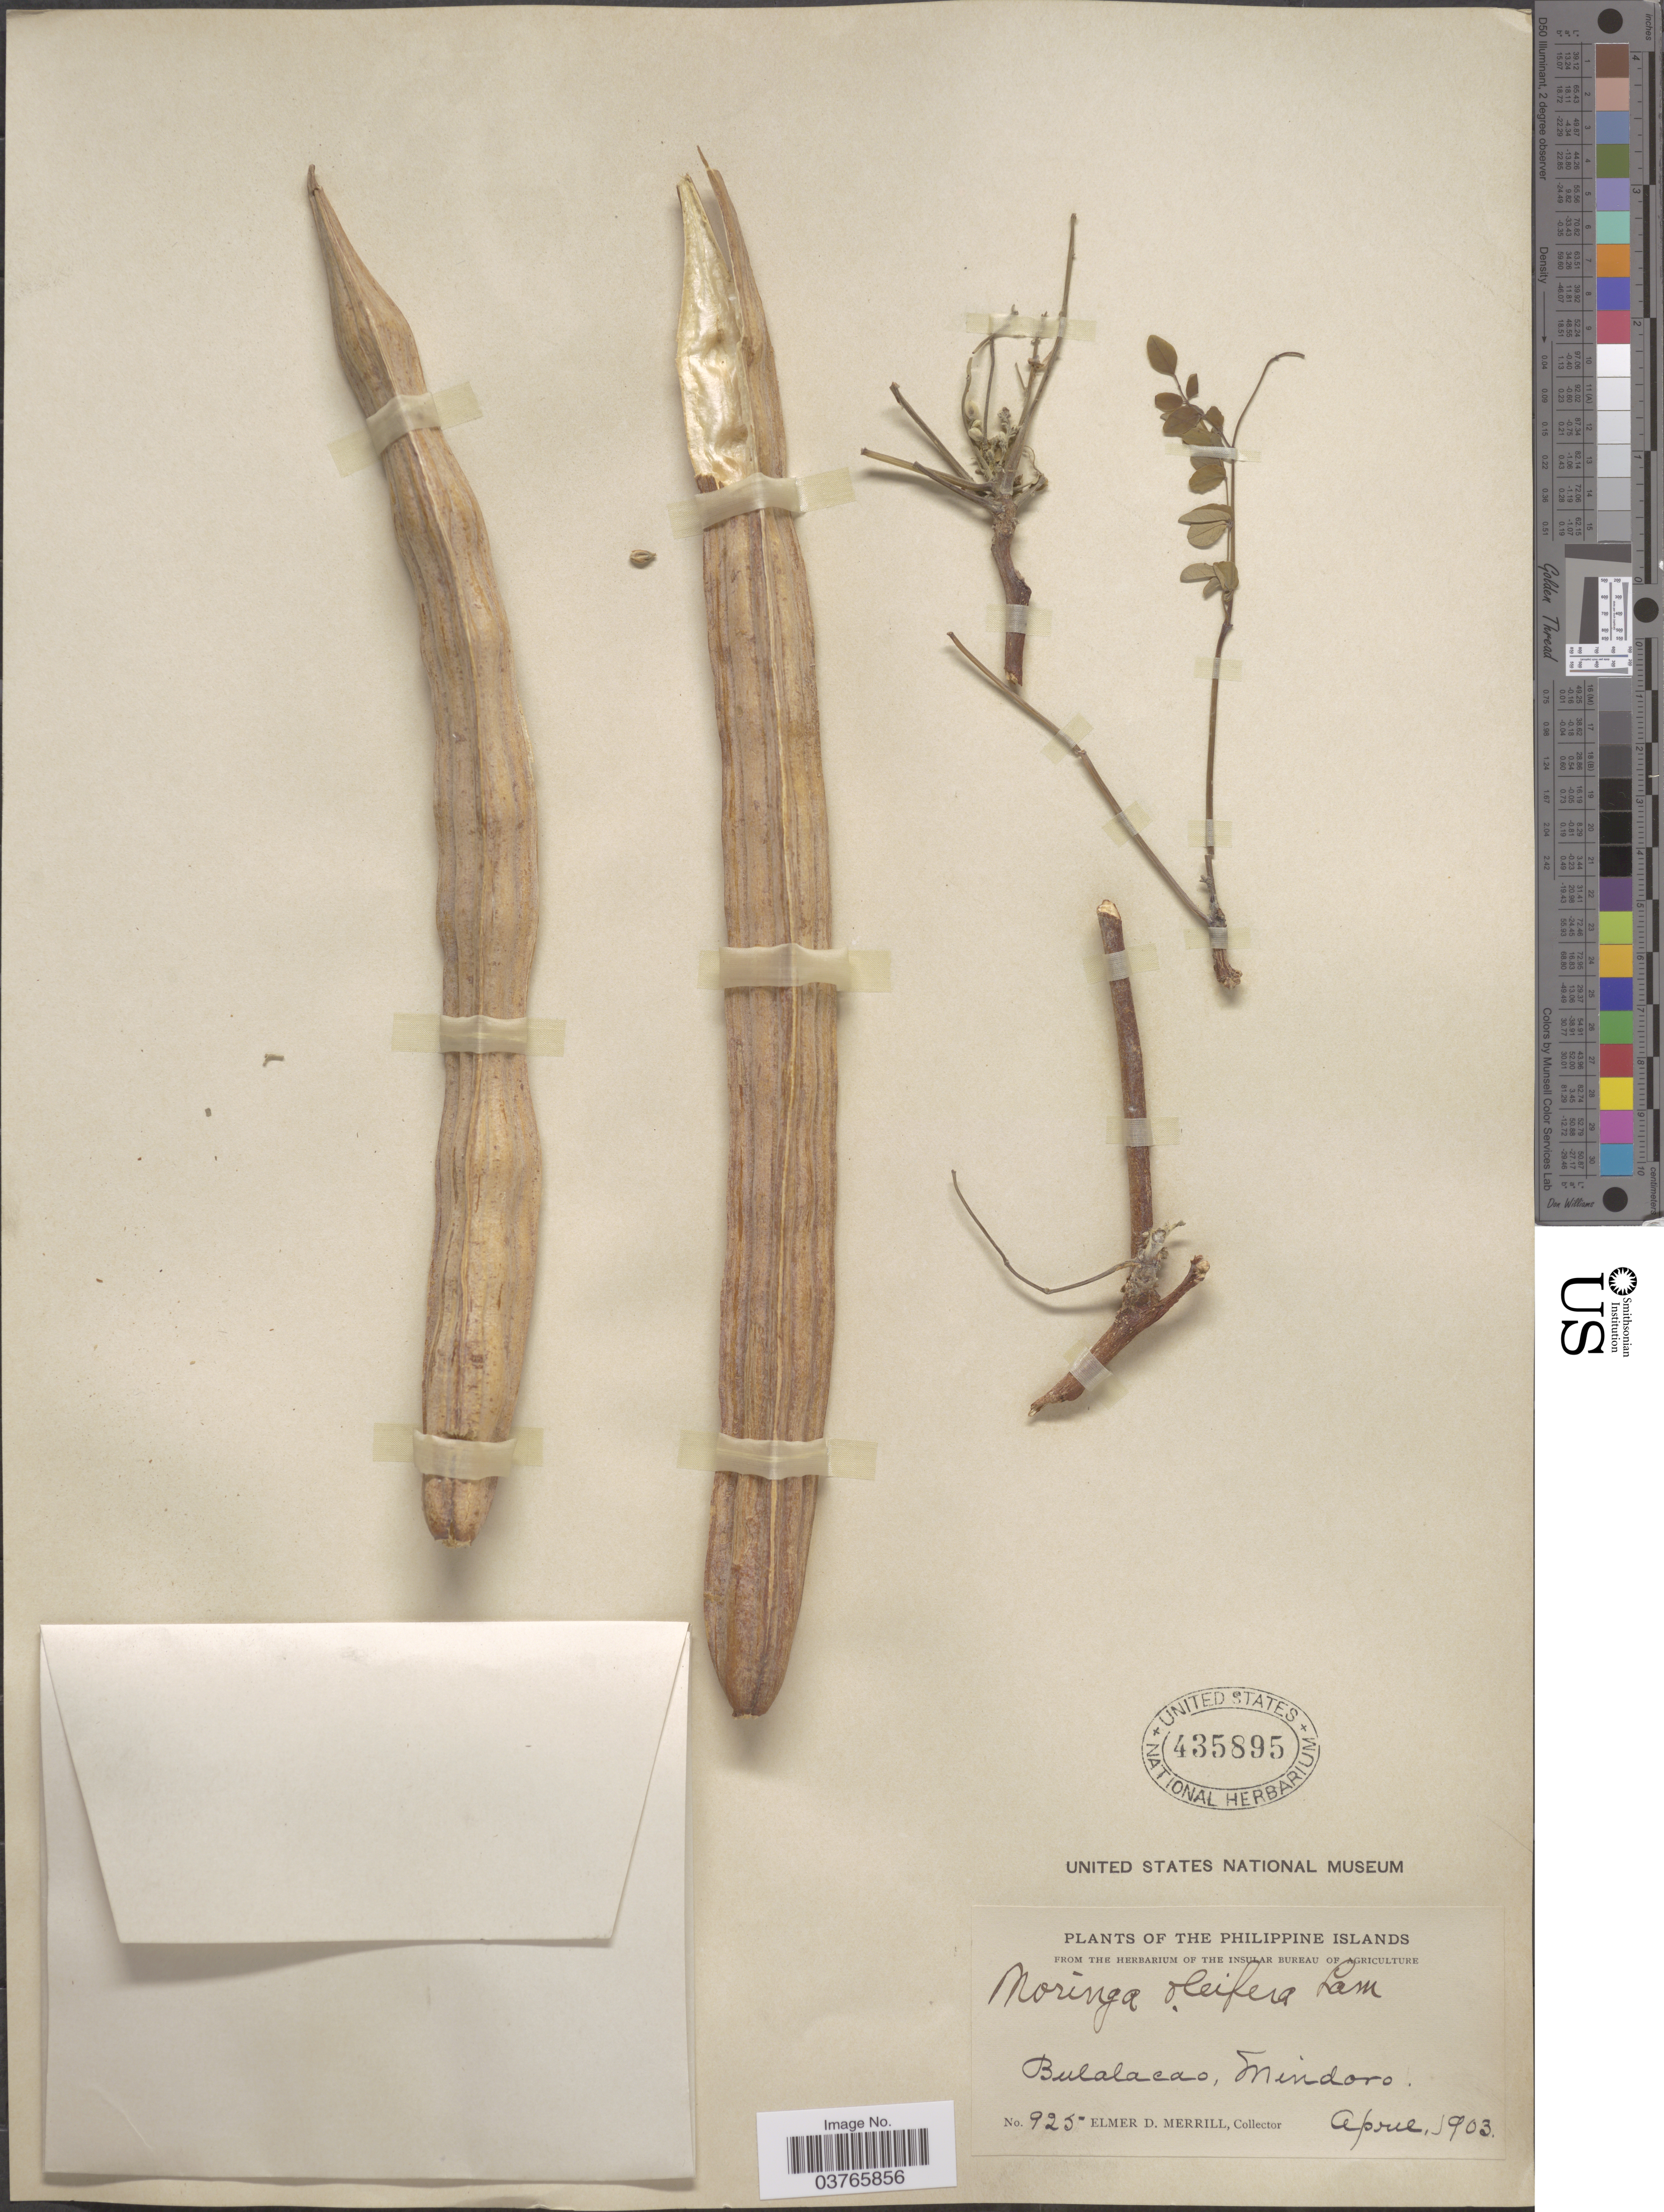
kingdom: Plantae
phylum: Tracheophyta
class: Magnoliopsida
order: Brassicales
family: Moringaceae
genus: Moringa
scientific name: Moringa oleifera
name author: Lam.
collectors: E. D. Merrill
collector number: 925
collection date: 1903-04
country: Philippines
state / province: Mimaropa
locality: Bulalacao, Mindoro.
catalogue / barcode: US 435895